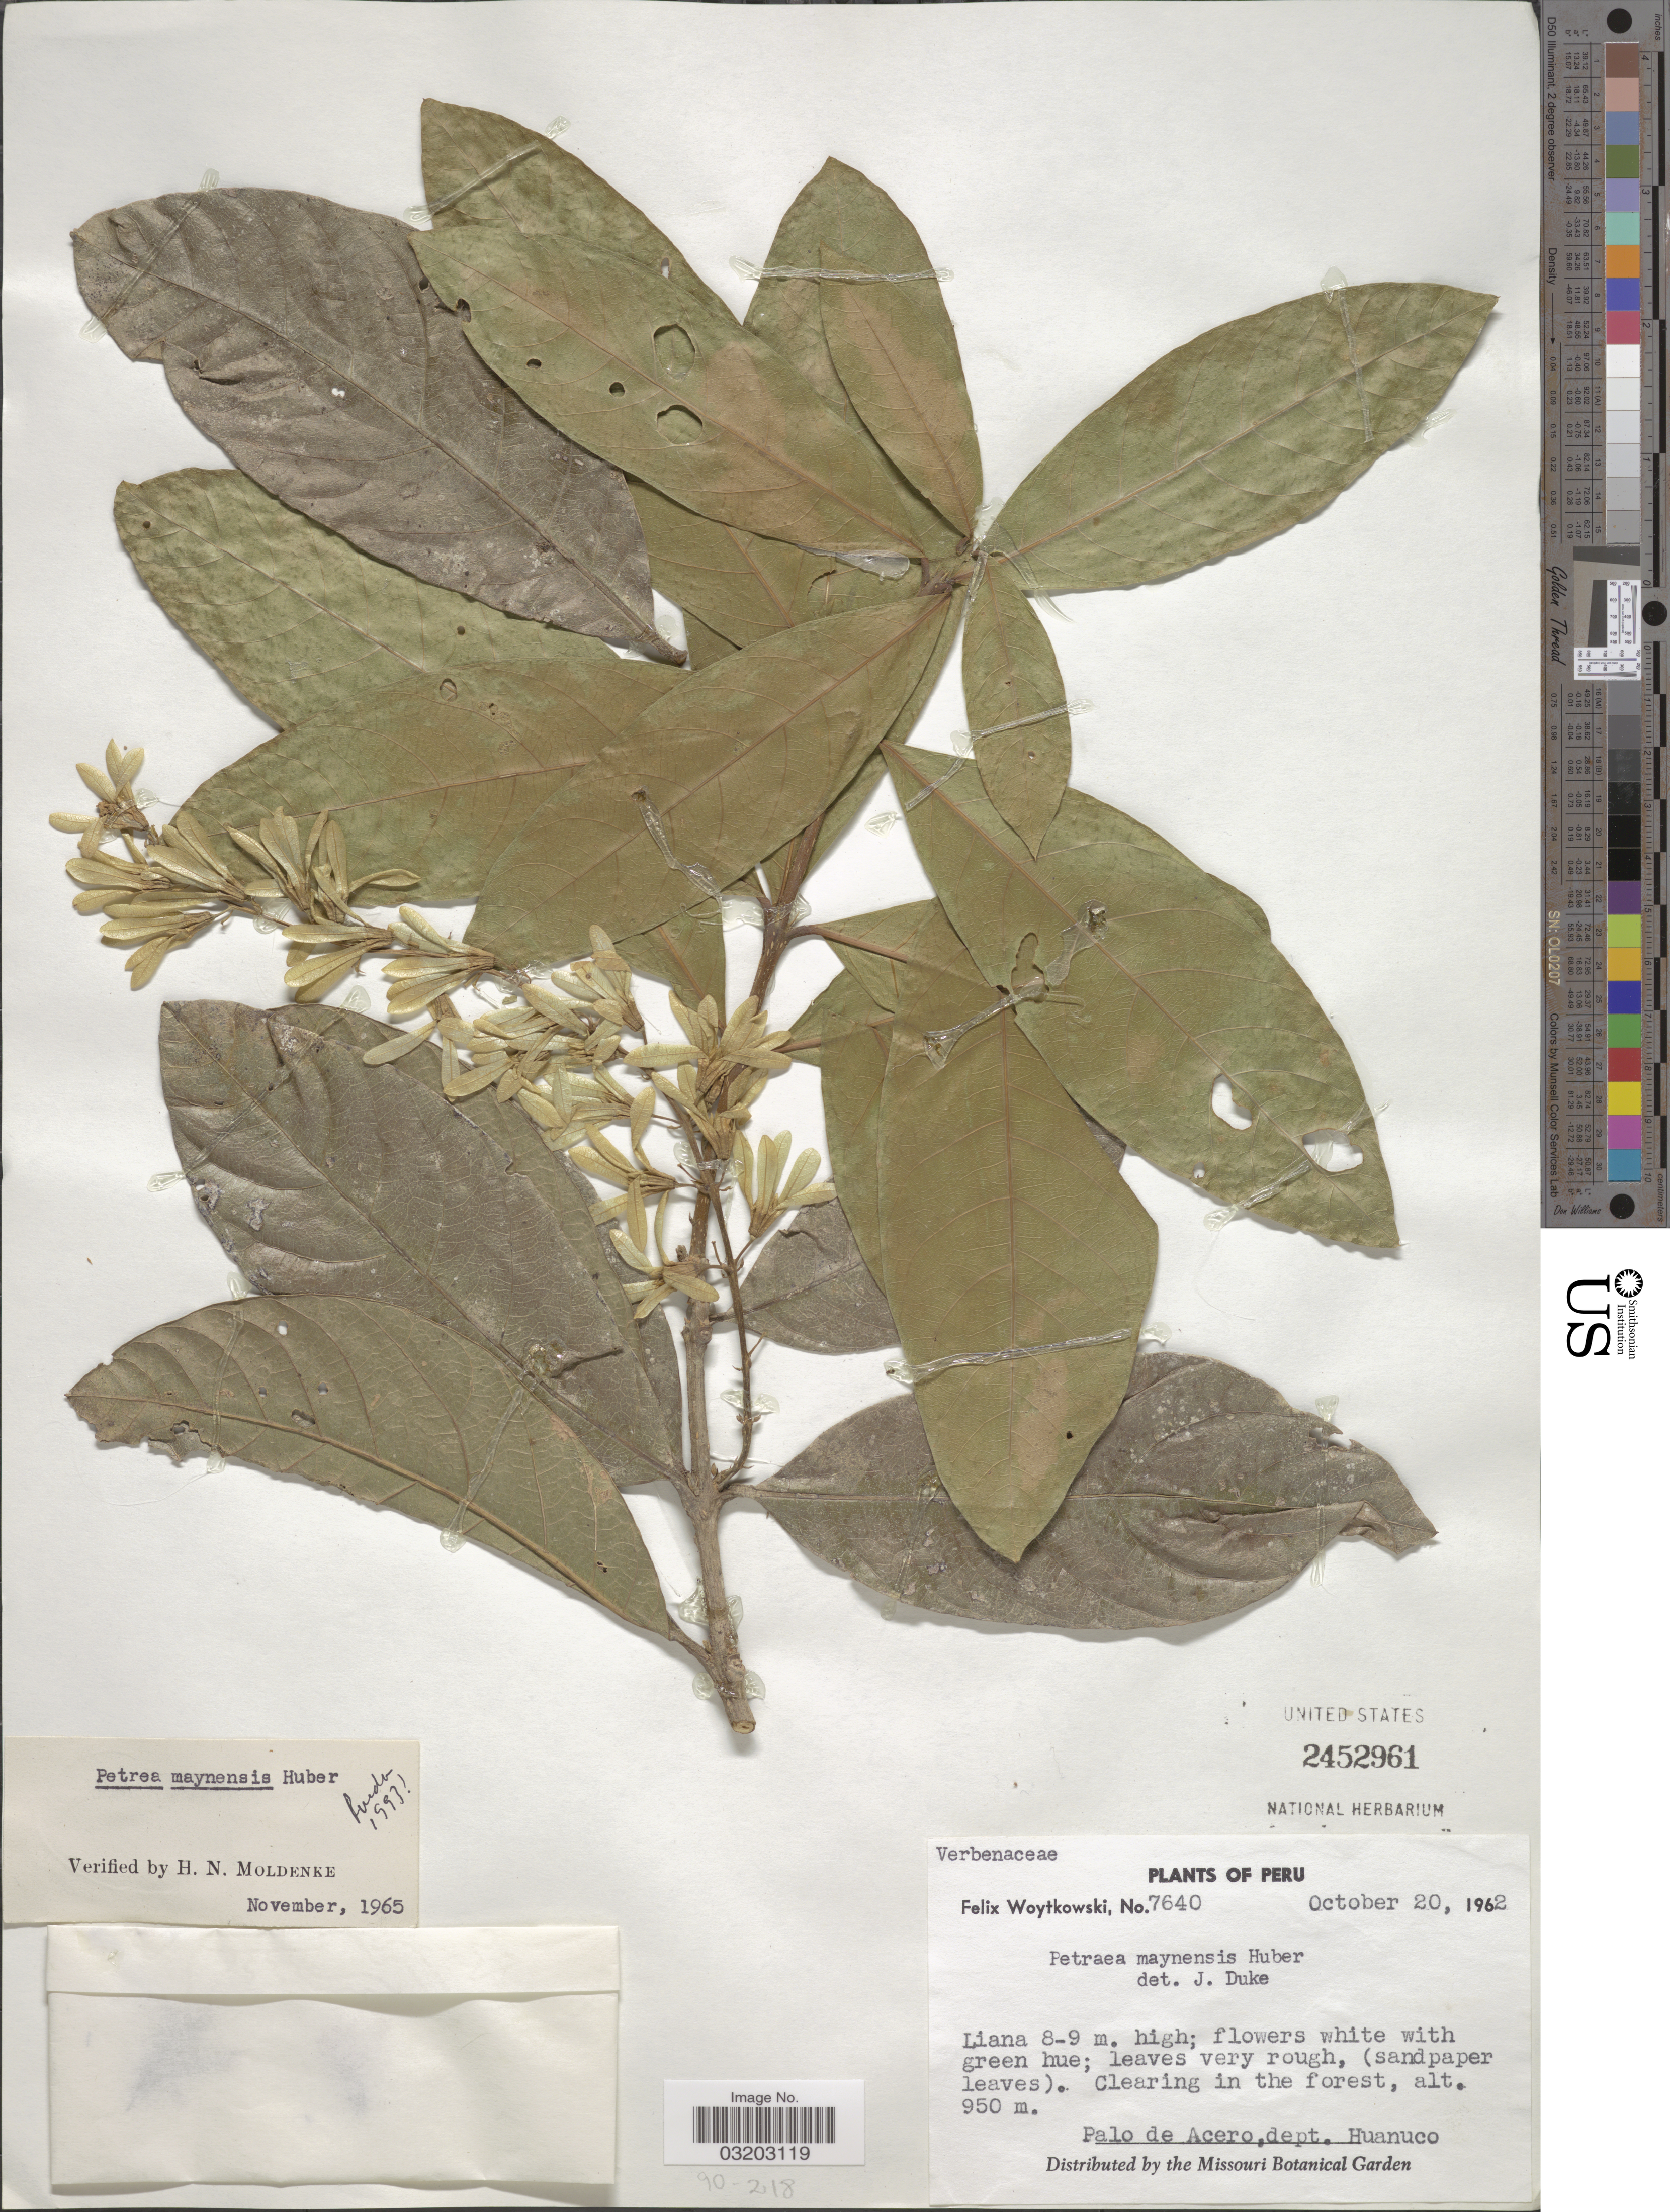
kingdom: Plantae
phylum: Tracheophyta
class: Magnoliopsida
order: Lamiales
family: Verbenaceae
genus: Petrea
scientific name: Petrea maynensis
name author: Huber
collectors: F. Woytkowski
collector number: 7640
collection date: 1962-10-20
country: Peru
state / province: Huánuco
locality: Palo de Acero, dept. Huanuco.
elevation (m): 950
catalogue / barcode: US 2452961